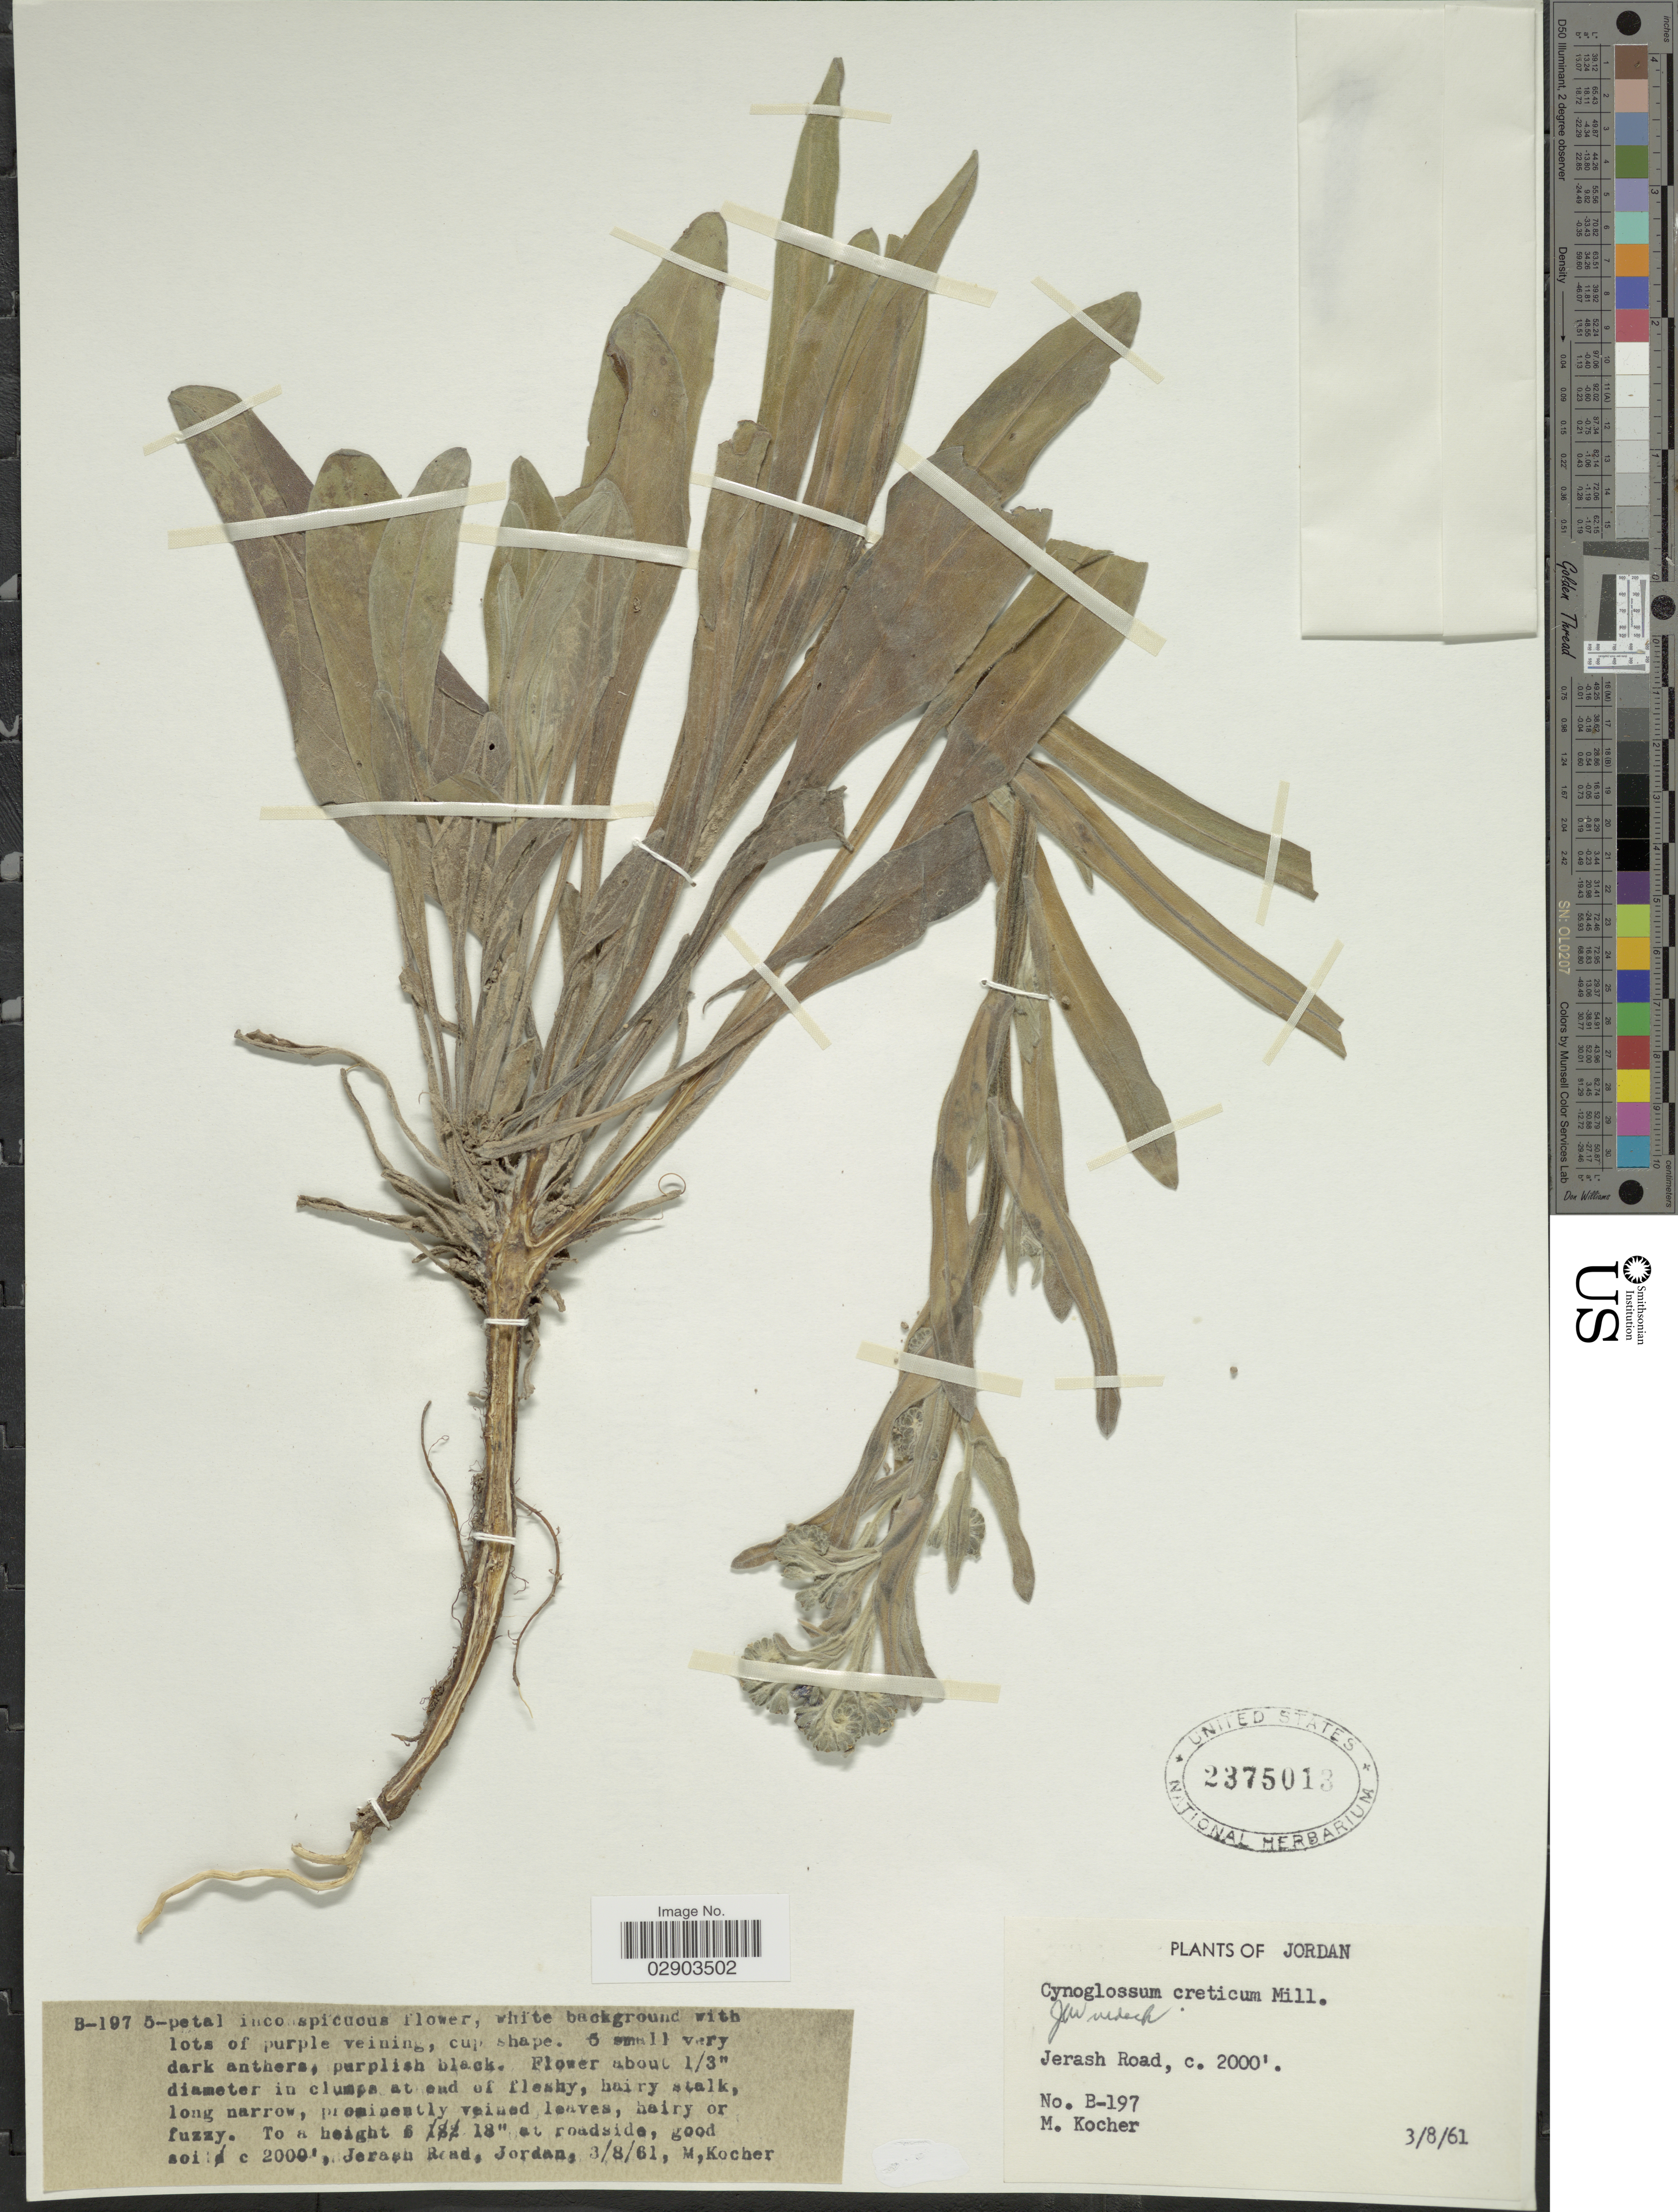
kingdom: Plantae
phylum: Tracheophyta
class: Magnoliopsida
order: Boraginales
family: Boraginaceae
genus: Cynoglossum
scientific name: Cynoglossum creticum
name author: Mill.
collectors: M. Kocher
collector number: B-197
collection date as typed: Transcribed d/m/y: 3/8/61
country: Jordan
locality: Jerash Road.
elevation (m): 610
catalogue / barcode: US 2375013